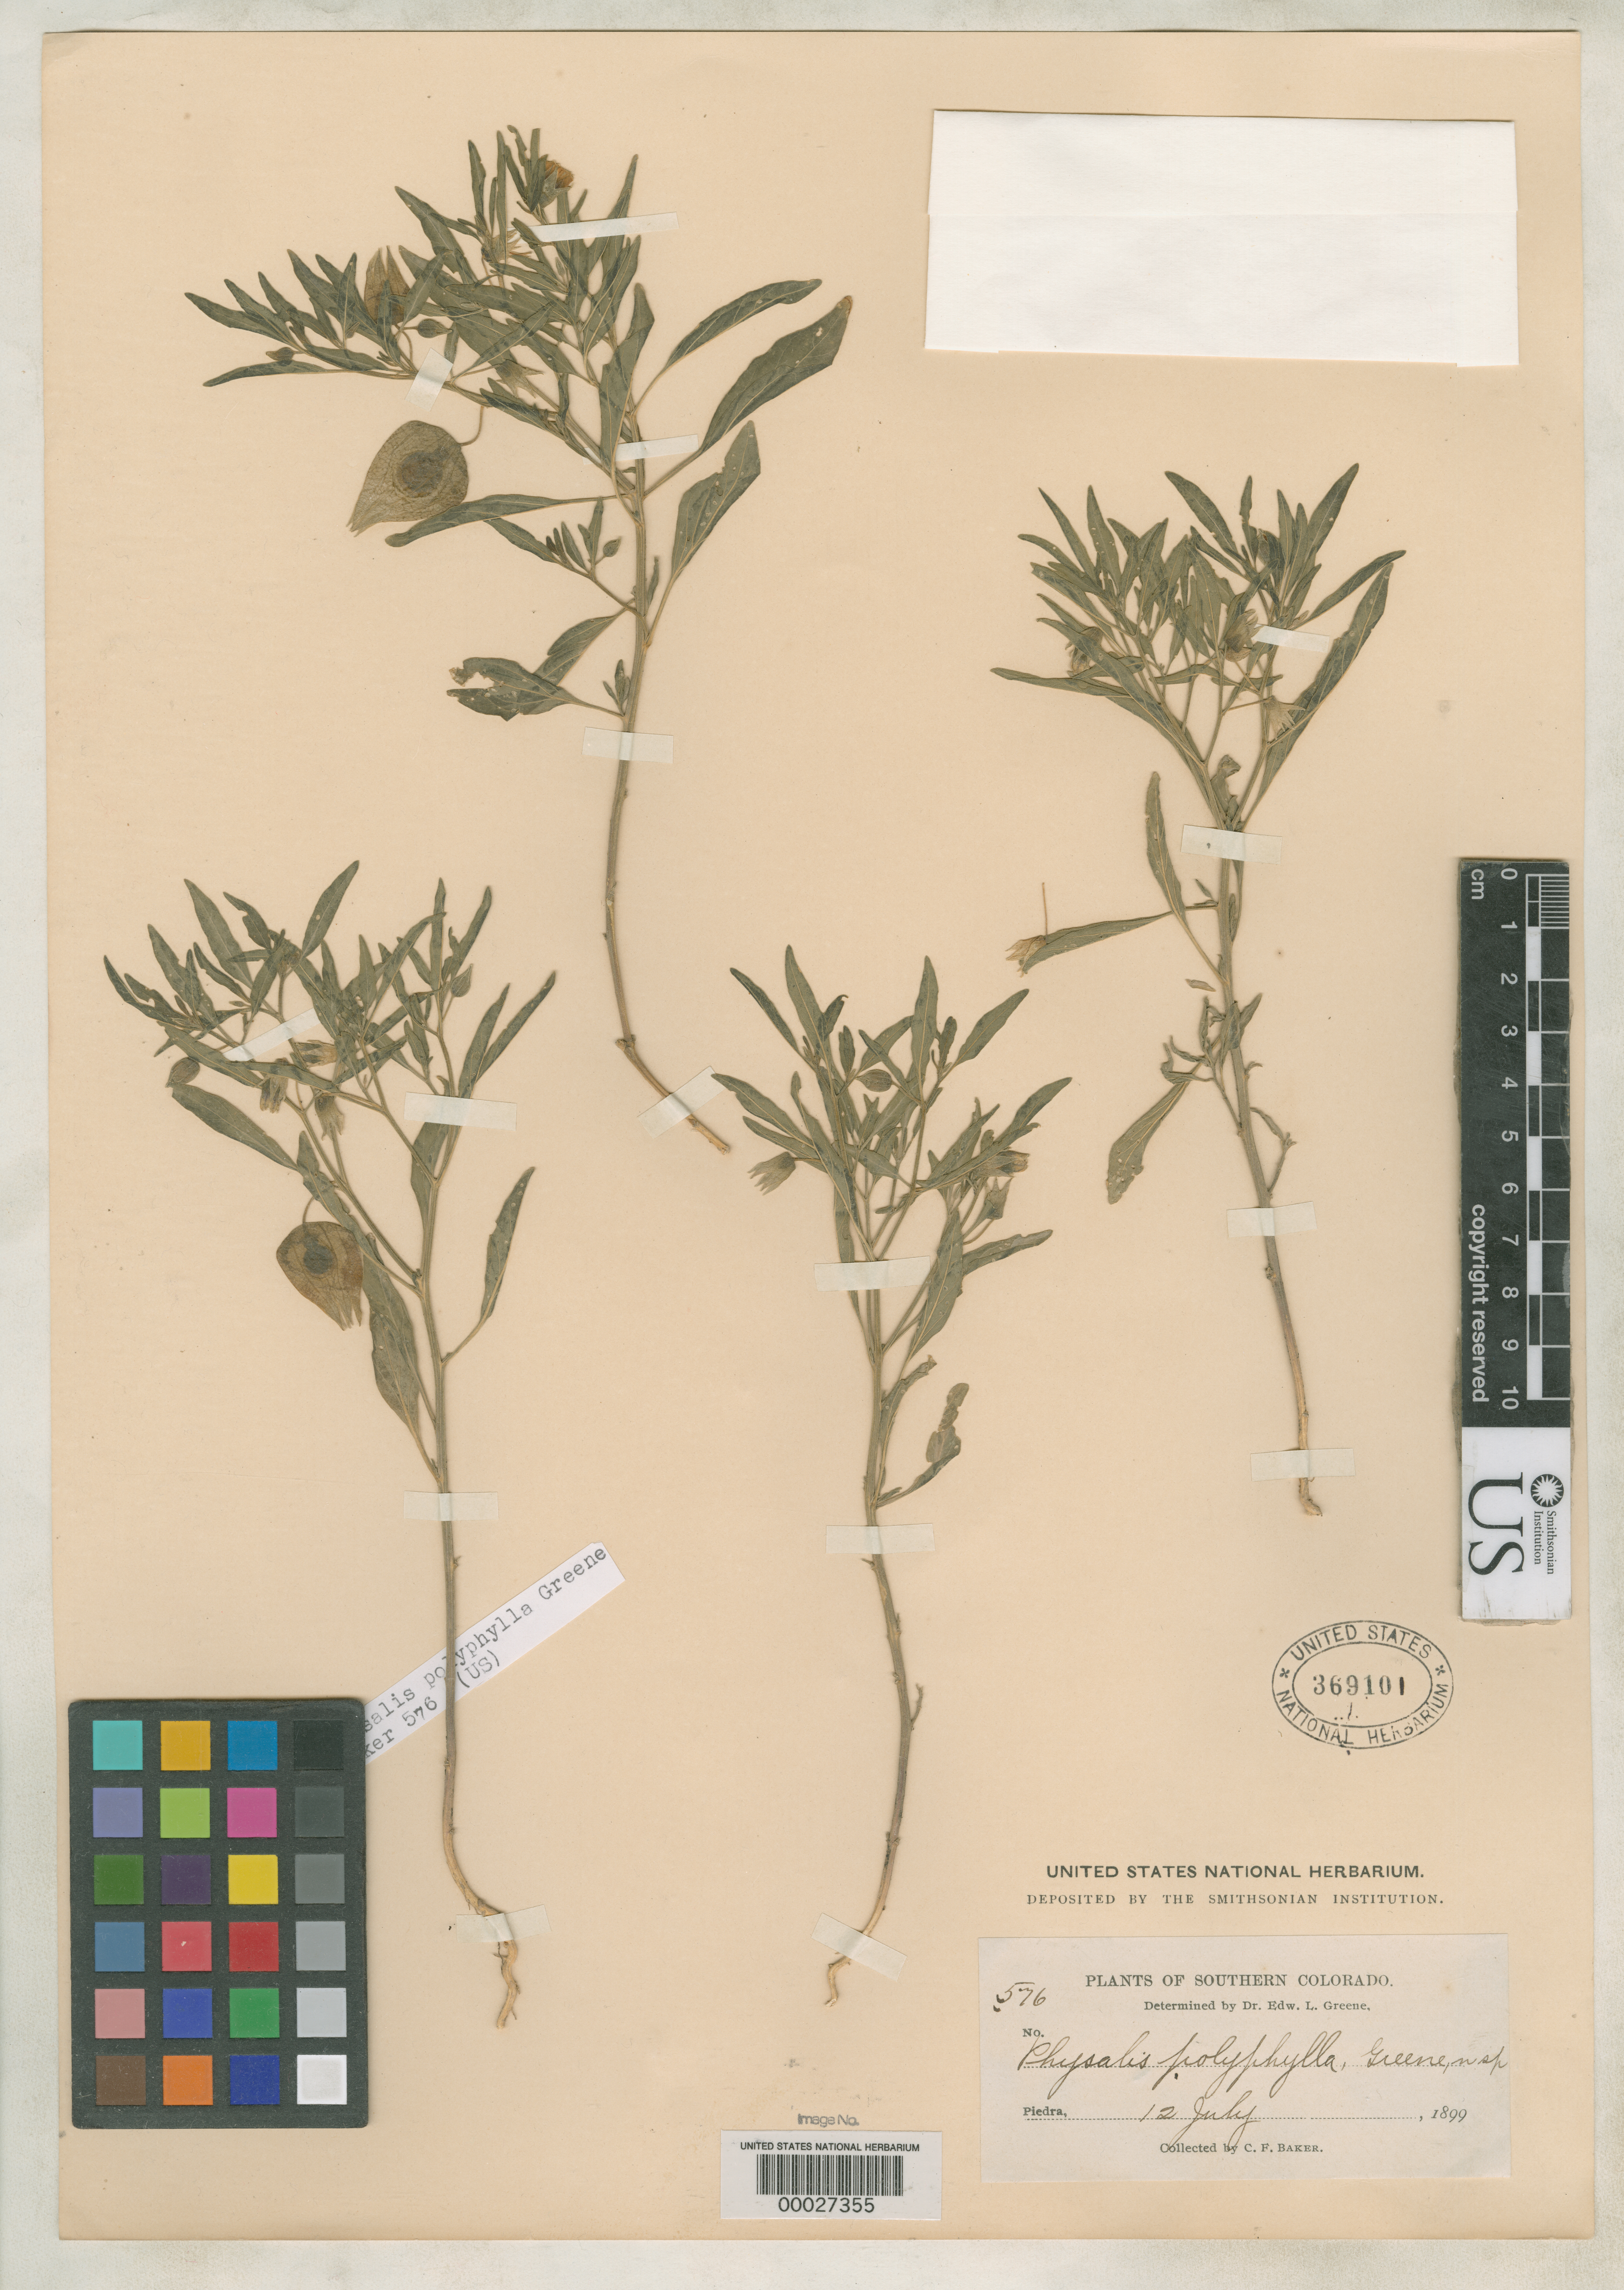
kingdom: Plantae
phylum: Tracheophyta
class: Magnoliopsida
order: Solanales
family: Solanaceae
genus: Physalis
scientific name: Physalis polyphylla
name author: Greene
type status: Isotype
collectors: C. F. Baker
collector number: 576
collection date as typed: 12 Jul 1899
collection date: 1899-07-12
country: United States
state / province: Colorado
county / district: Archuleta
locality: Piedra.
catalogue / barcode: US 369101